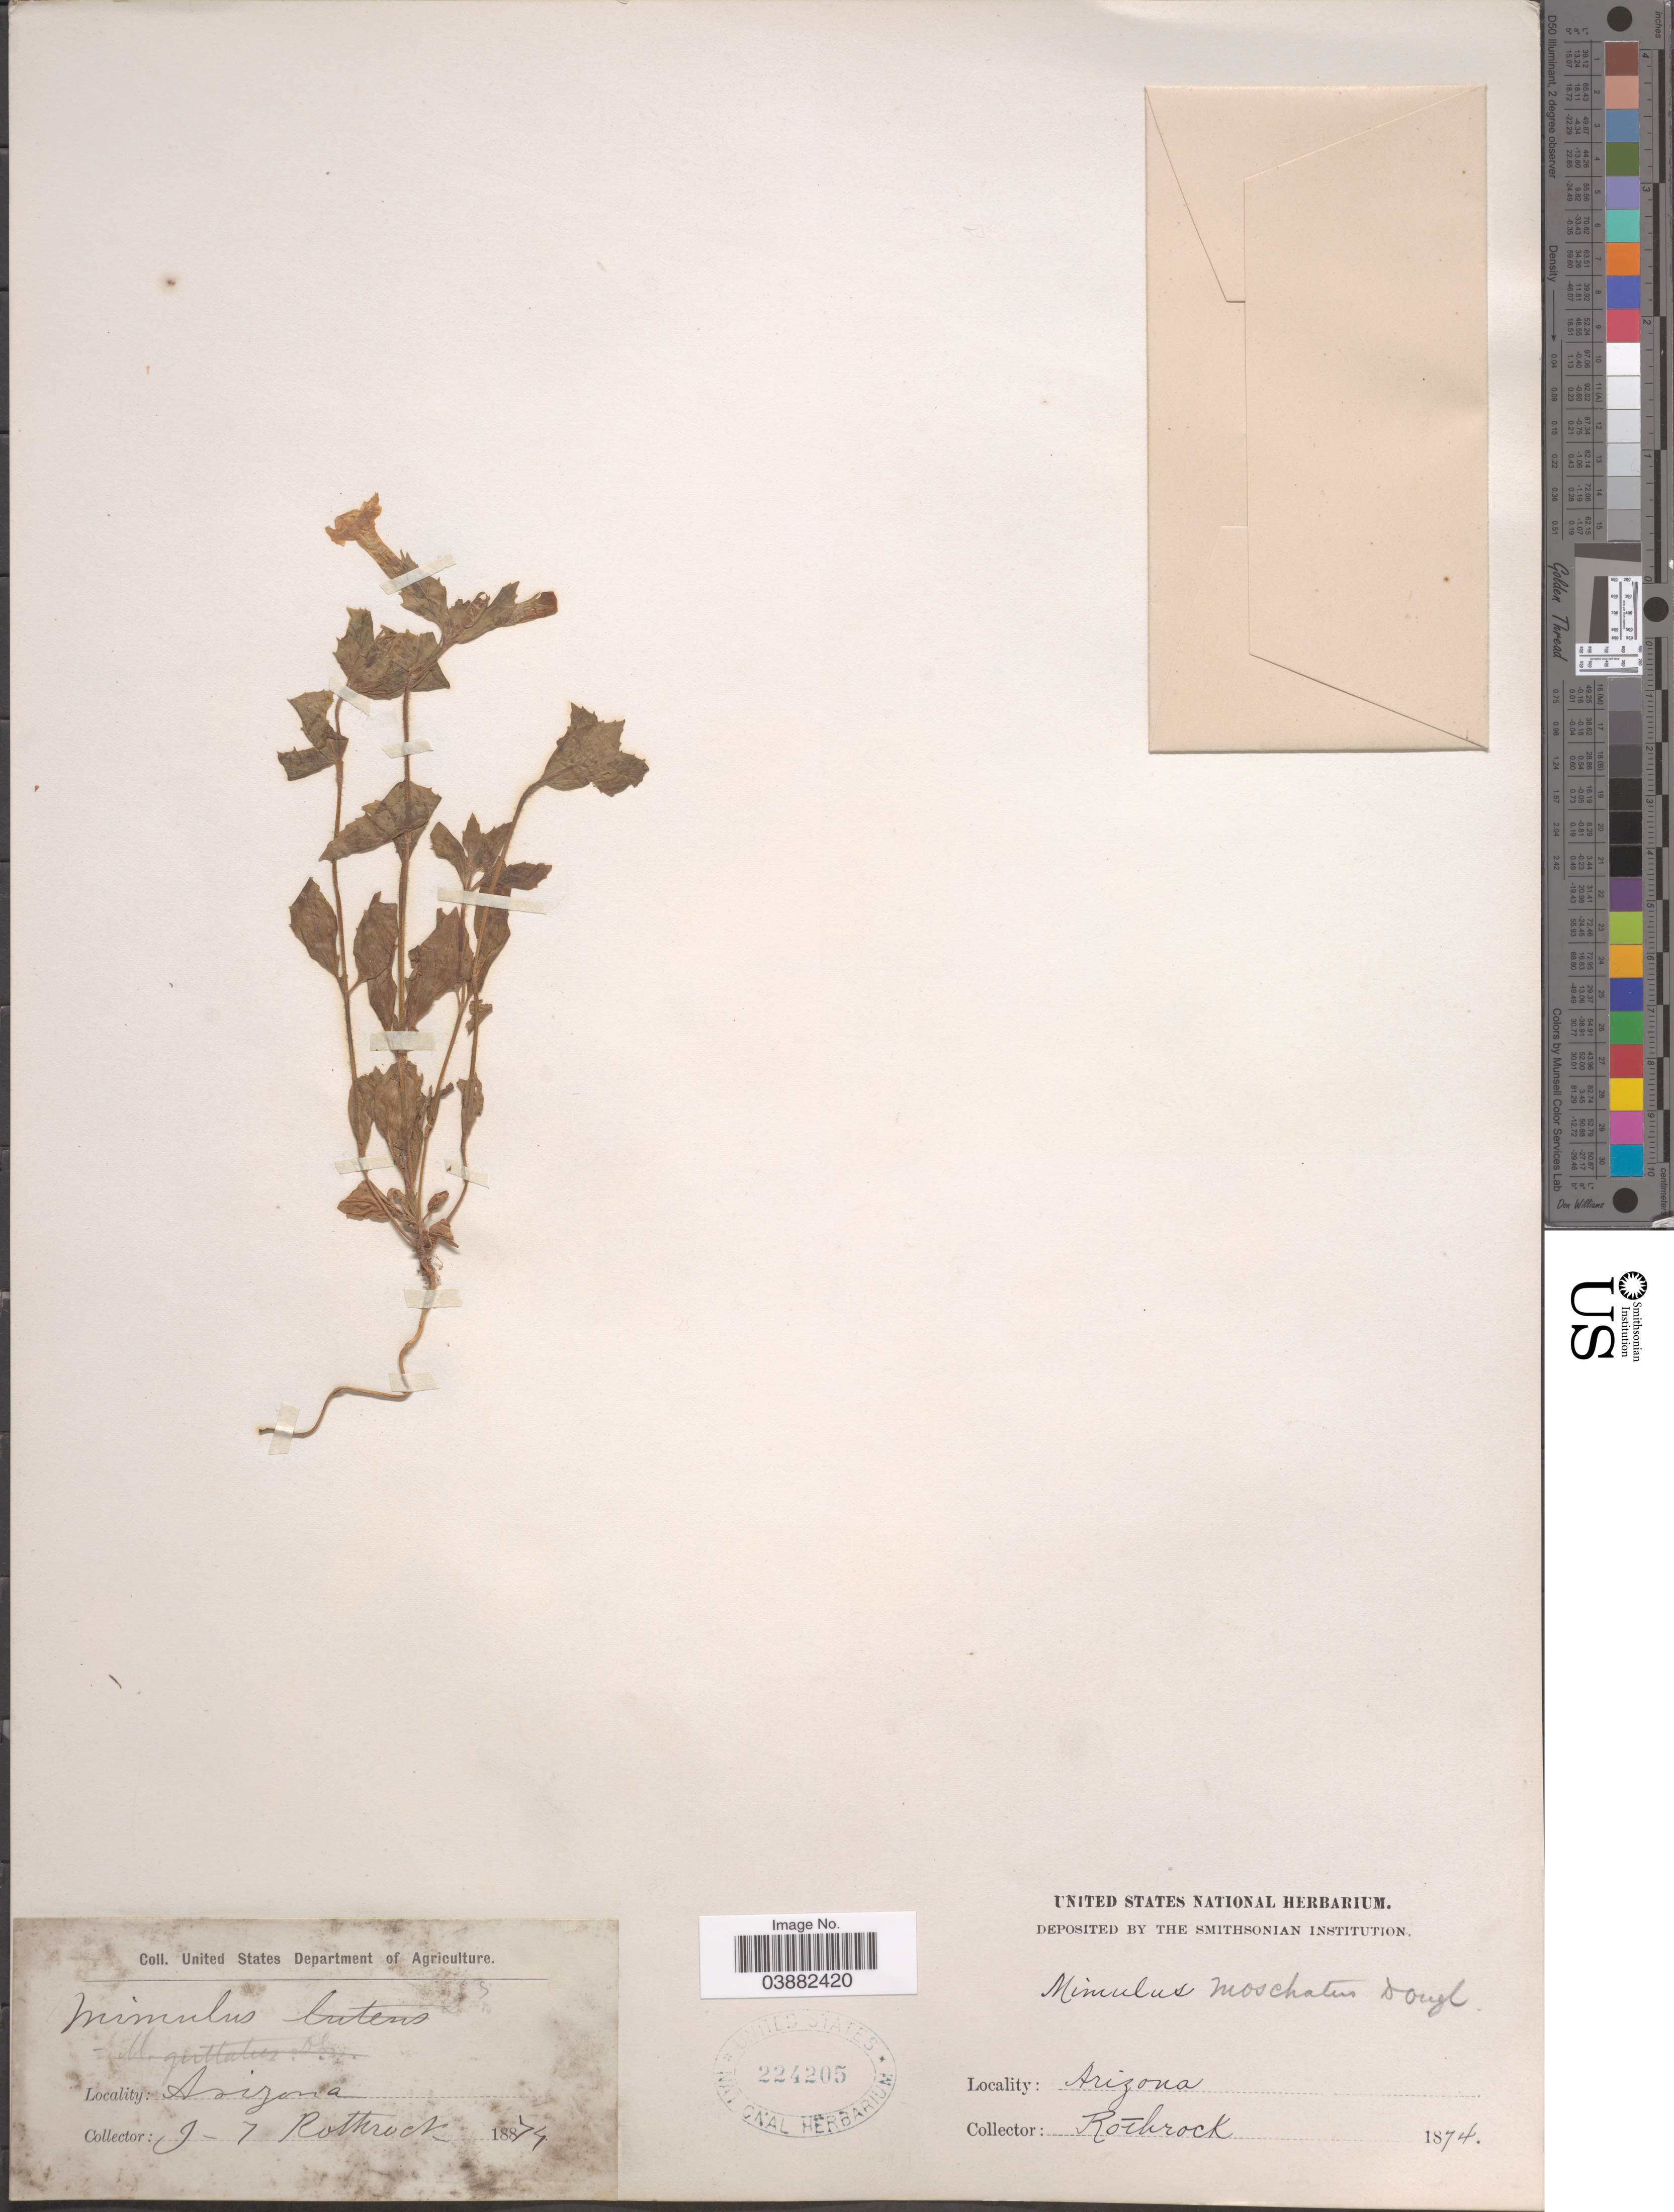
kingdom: Plantae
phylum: Tracheophyta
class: Magnoliopsida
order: Lamiales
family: Phrymaceae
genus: Mimulus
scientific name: Mimulus moschatus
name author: Douglas ex Lindl.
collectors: Rothrock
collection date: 1874-09-07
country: United States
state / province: Arizona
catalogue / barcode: US 224205